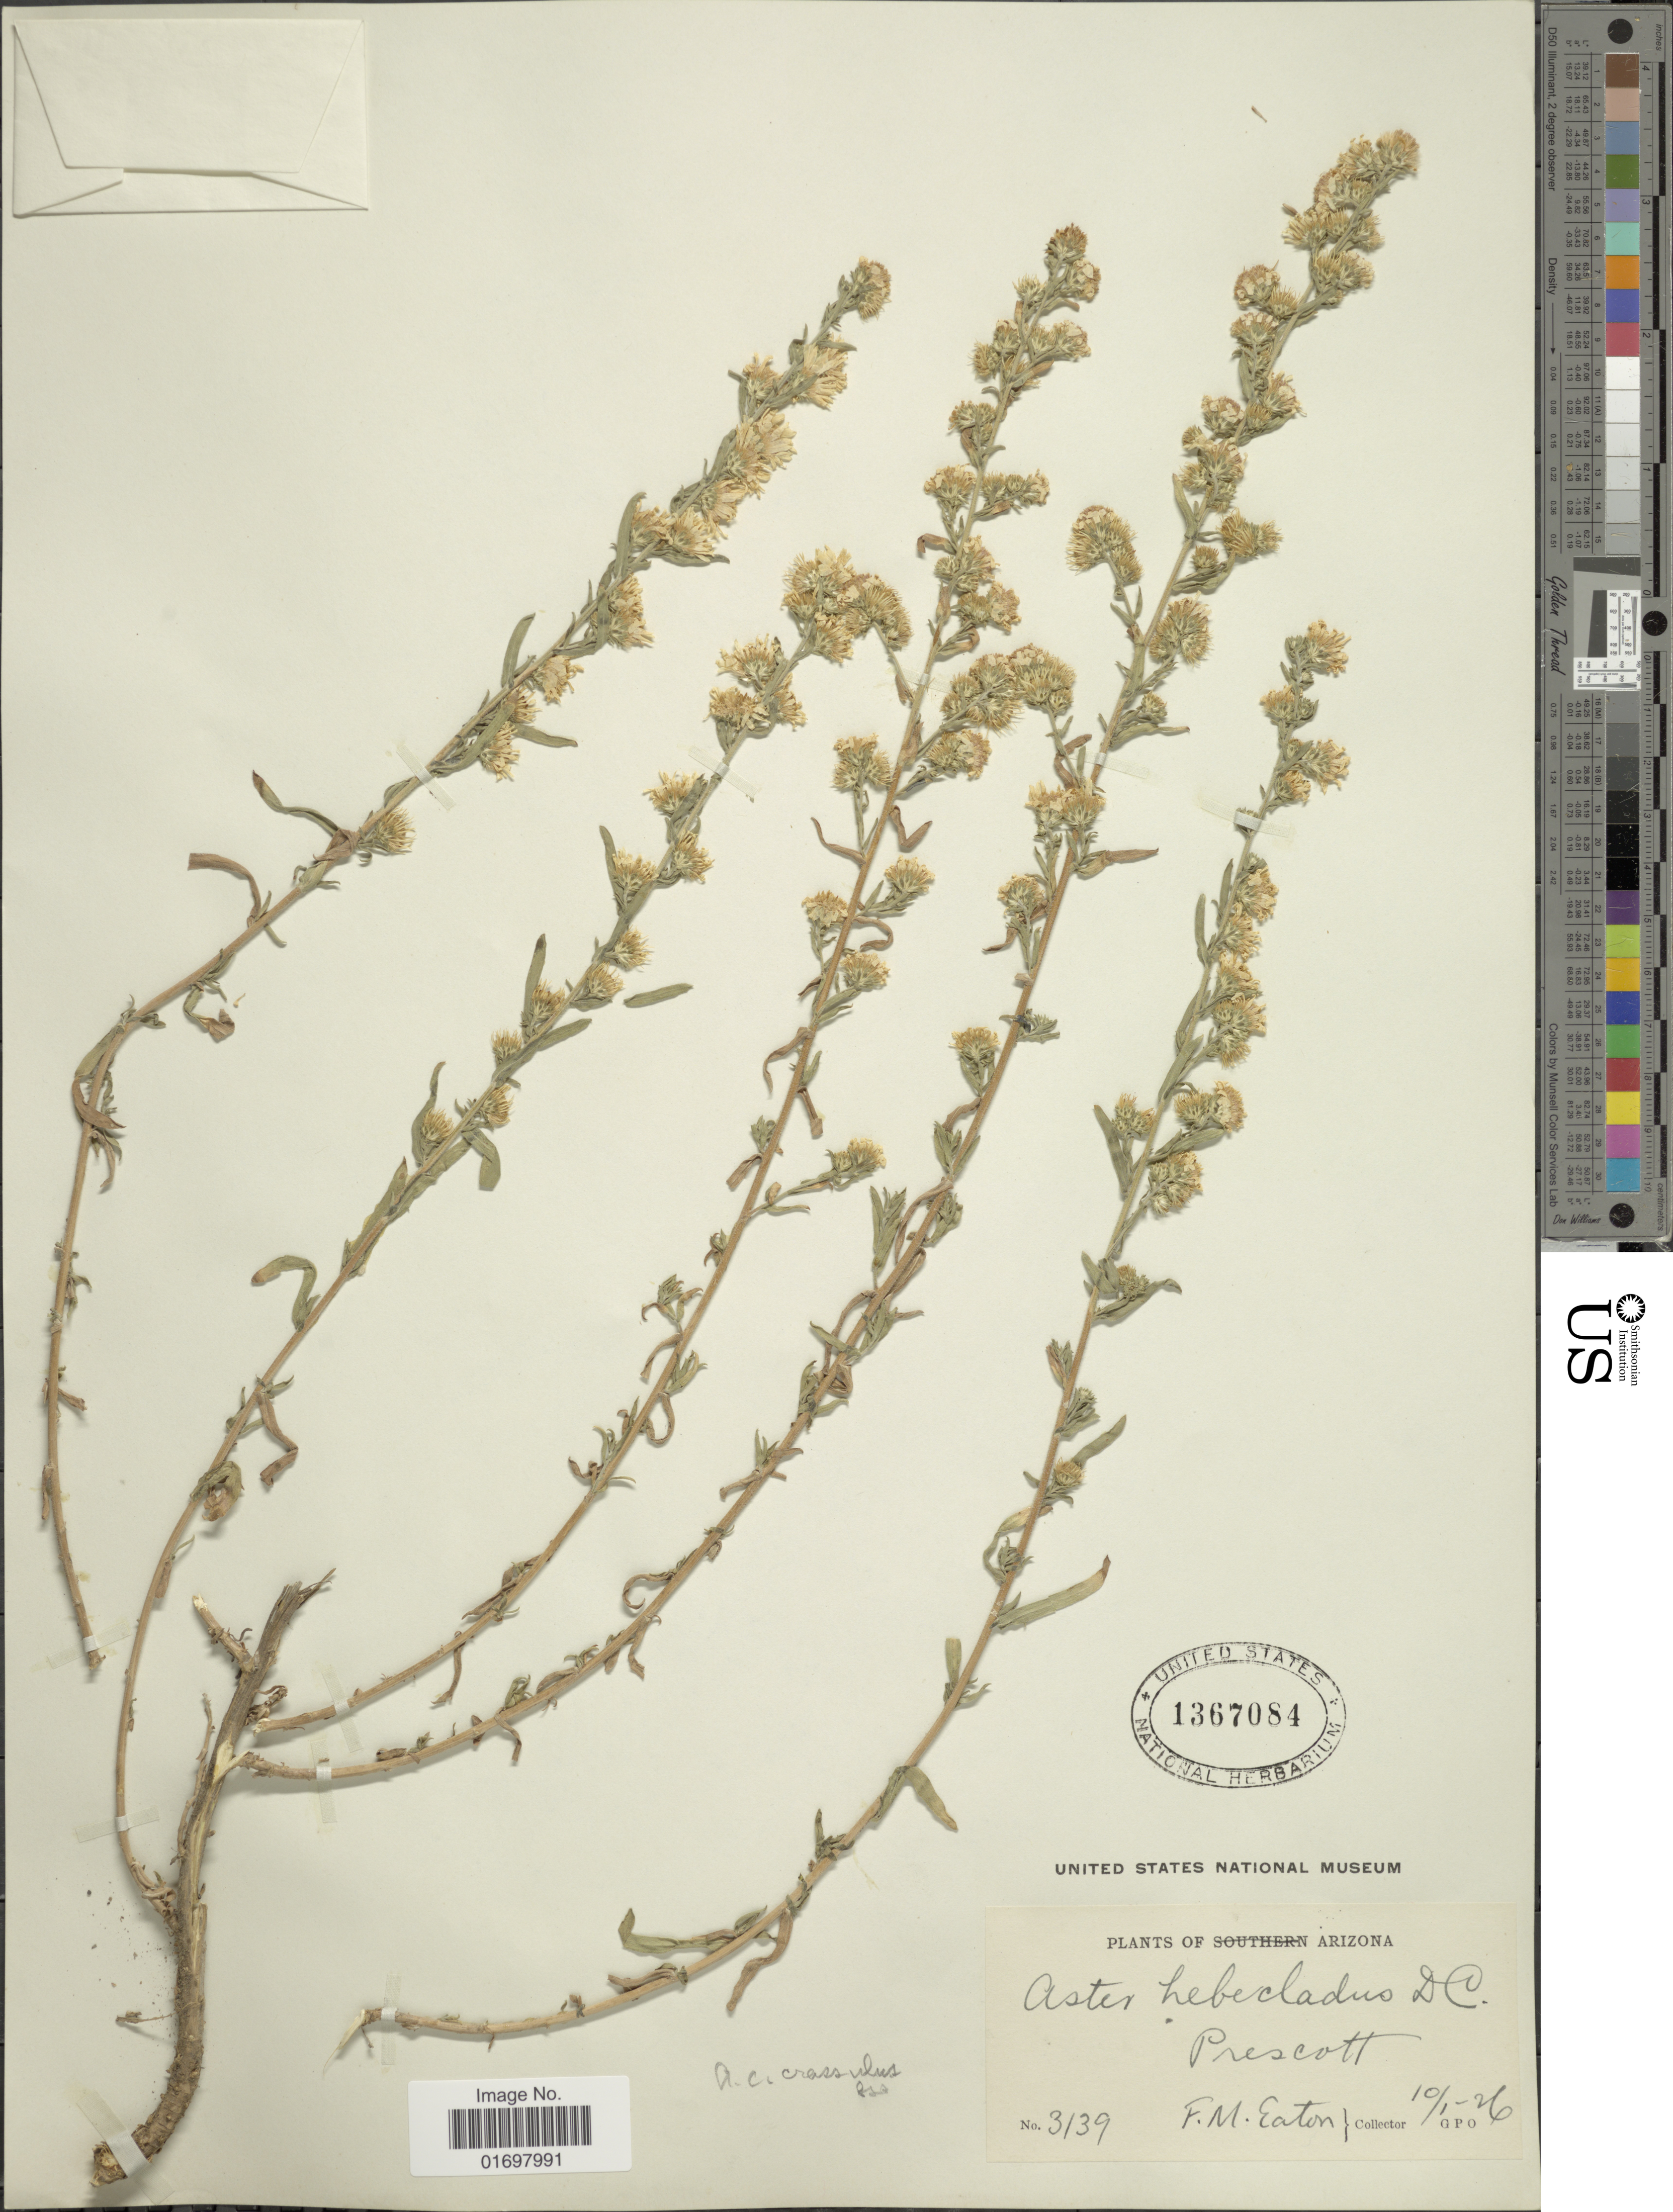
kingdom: Plantae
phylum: Tracheophyta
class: Magnoliopsida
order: Asterales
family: Asteraceae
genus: Symphyotrichum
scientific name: Symphyotrichum falcatum var. commutatum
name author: (Torr. & A. Gray) G.L. Nesom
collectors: F. Eaton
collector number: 3139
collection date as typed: Transcribed d/m/y: 10/1/26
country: United States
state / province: Arizona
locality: Arizona, Prescott.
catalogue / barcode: US 1367084